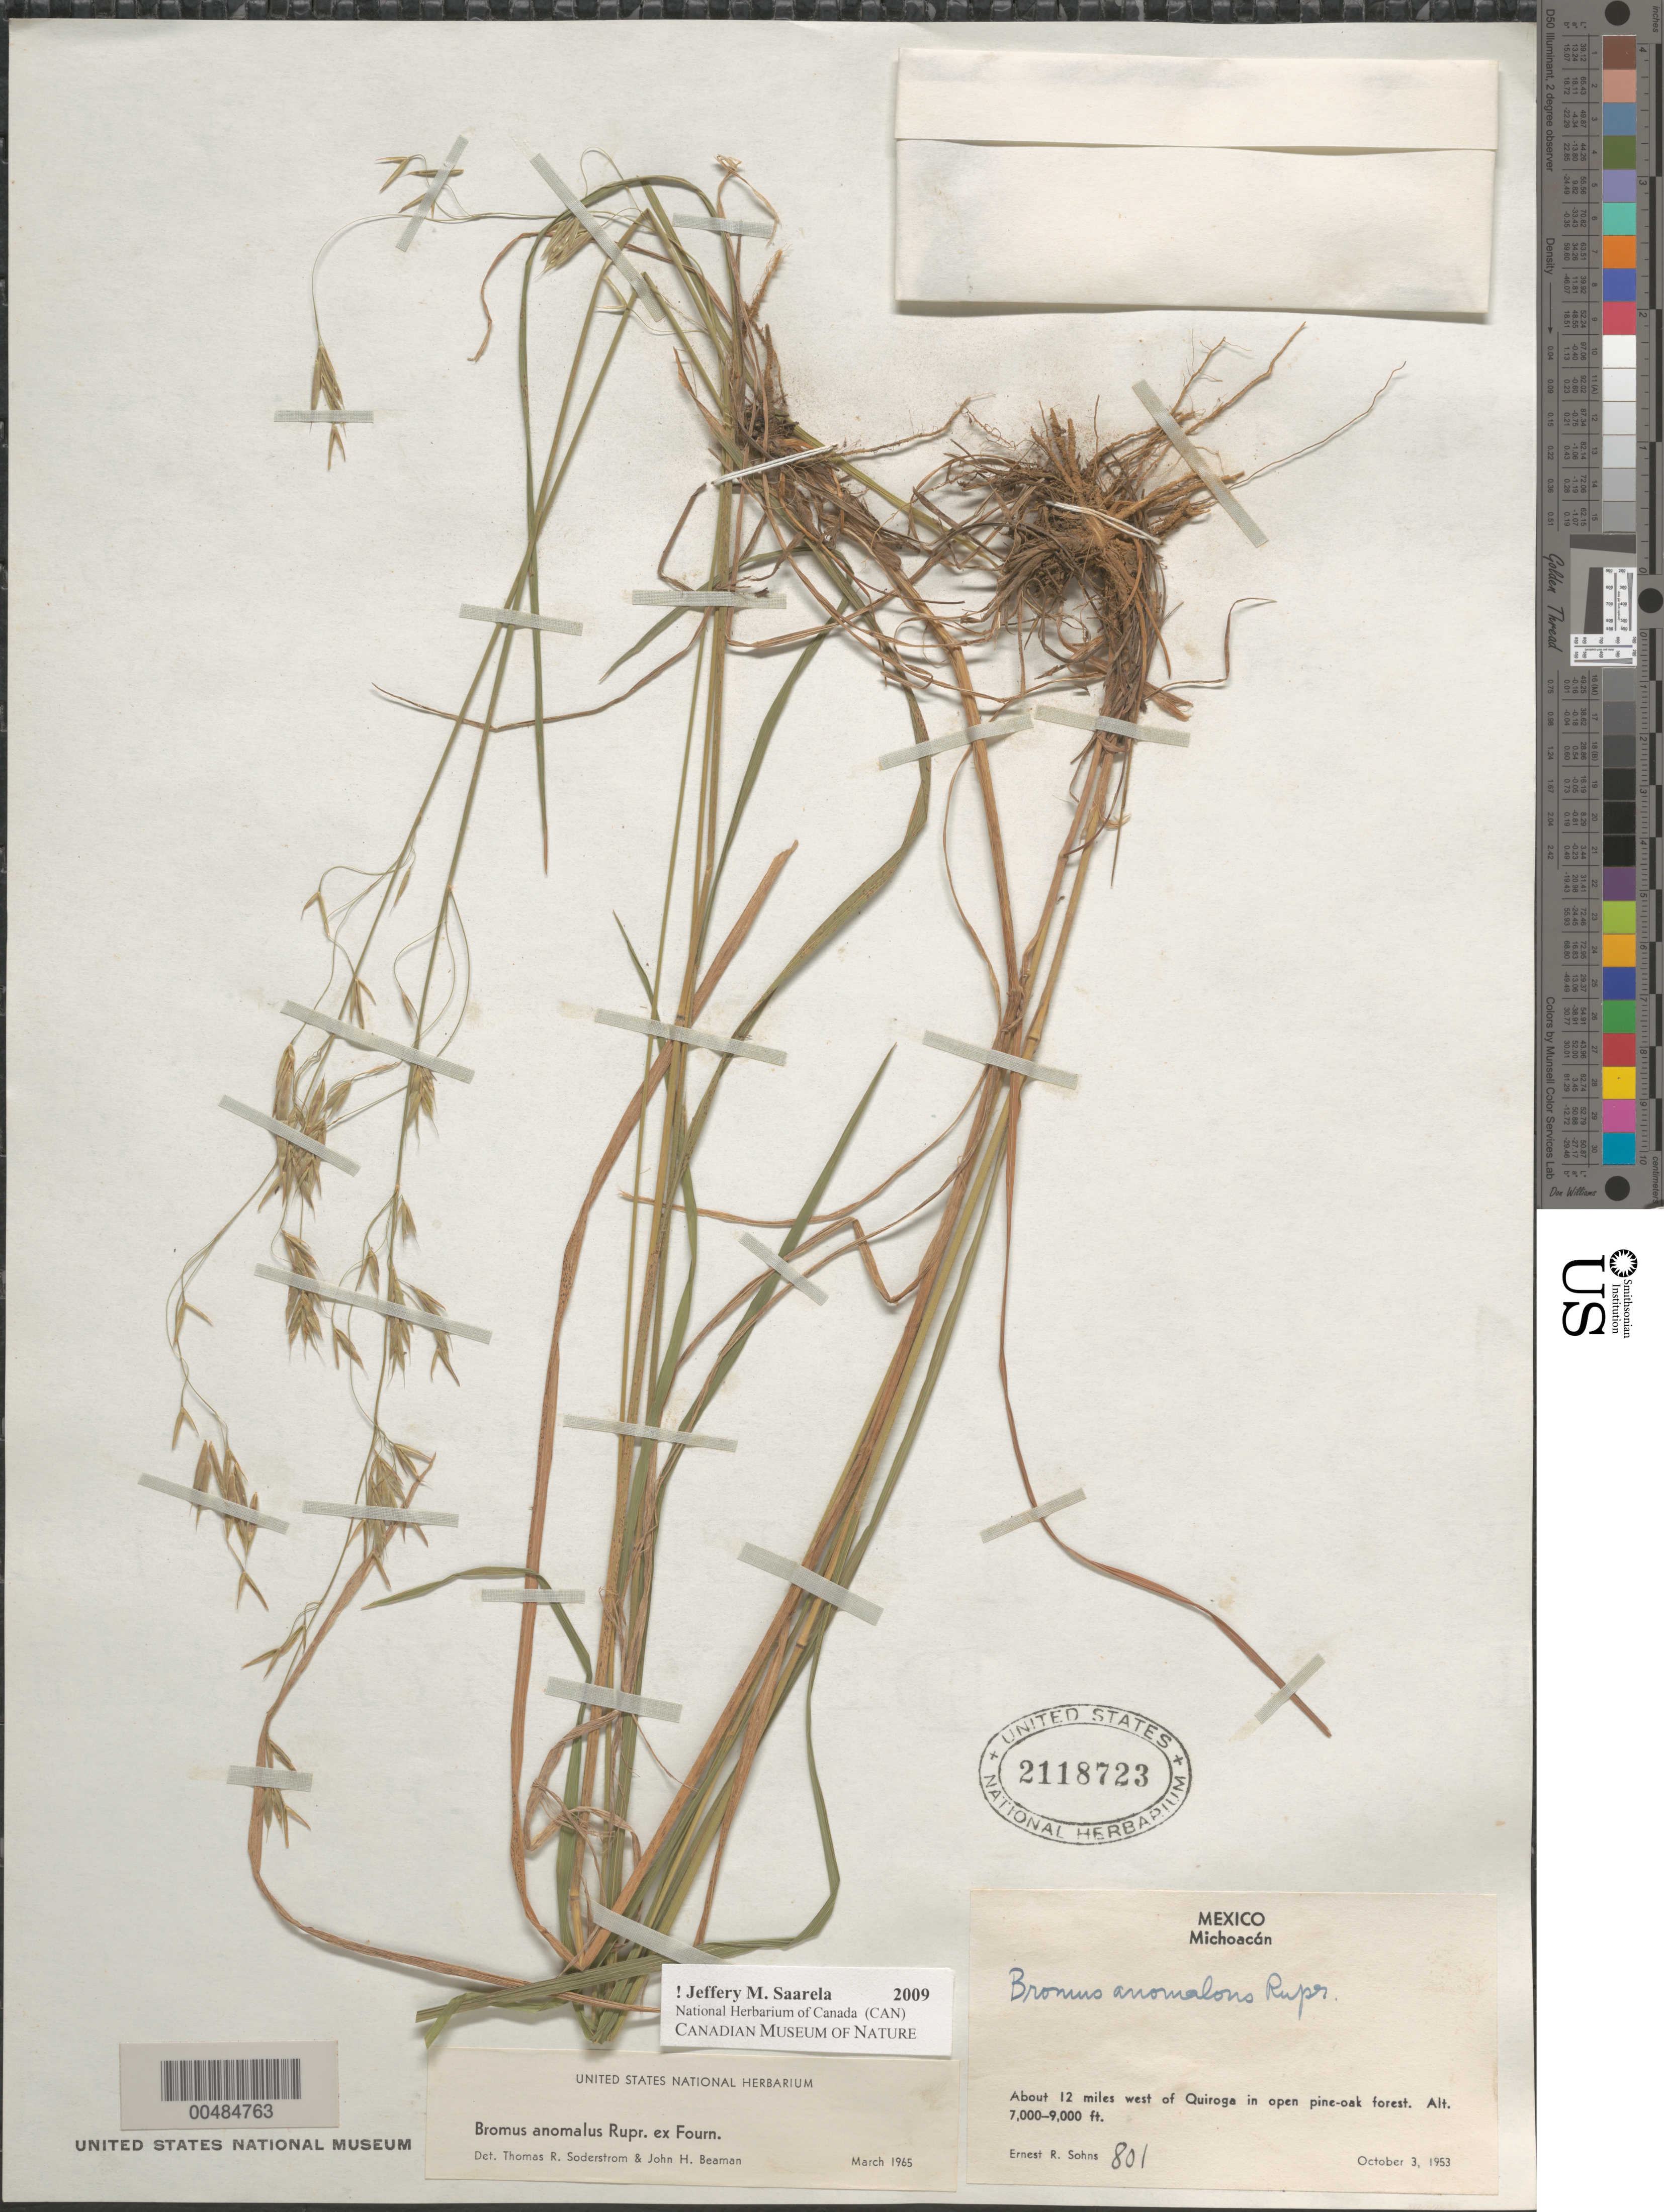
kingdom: Plantae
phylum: Tracheophyta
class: Liliopsida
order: Poales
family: Poaceae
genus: Bromus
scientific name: Bromus anomalus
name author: Rupr. ex E. Fourn.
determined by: Soderstrom, T. R.; Beaman, J. H.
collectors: E. R. Sohns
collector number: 801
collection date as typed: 3 Oct 1953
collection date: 1953-10-03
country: Mexico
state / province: Michoacán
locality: About 12 mi W of Quiroga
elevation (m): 2134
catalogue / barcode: US 2118723